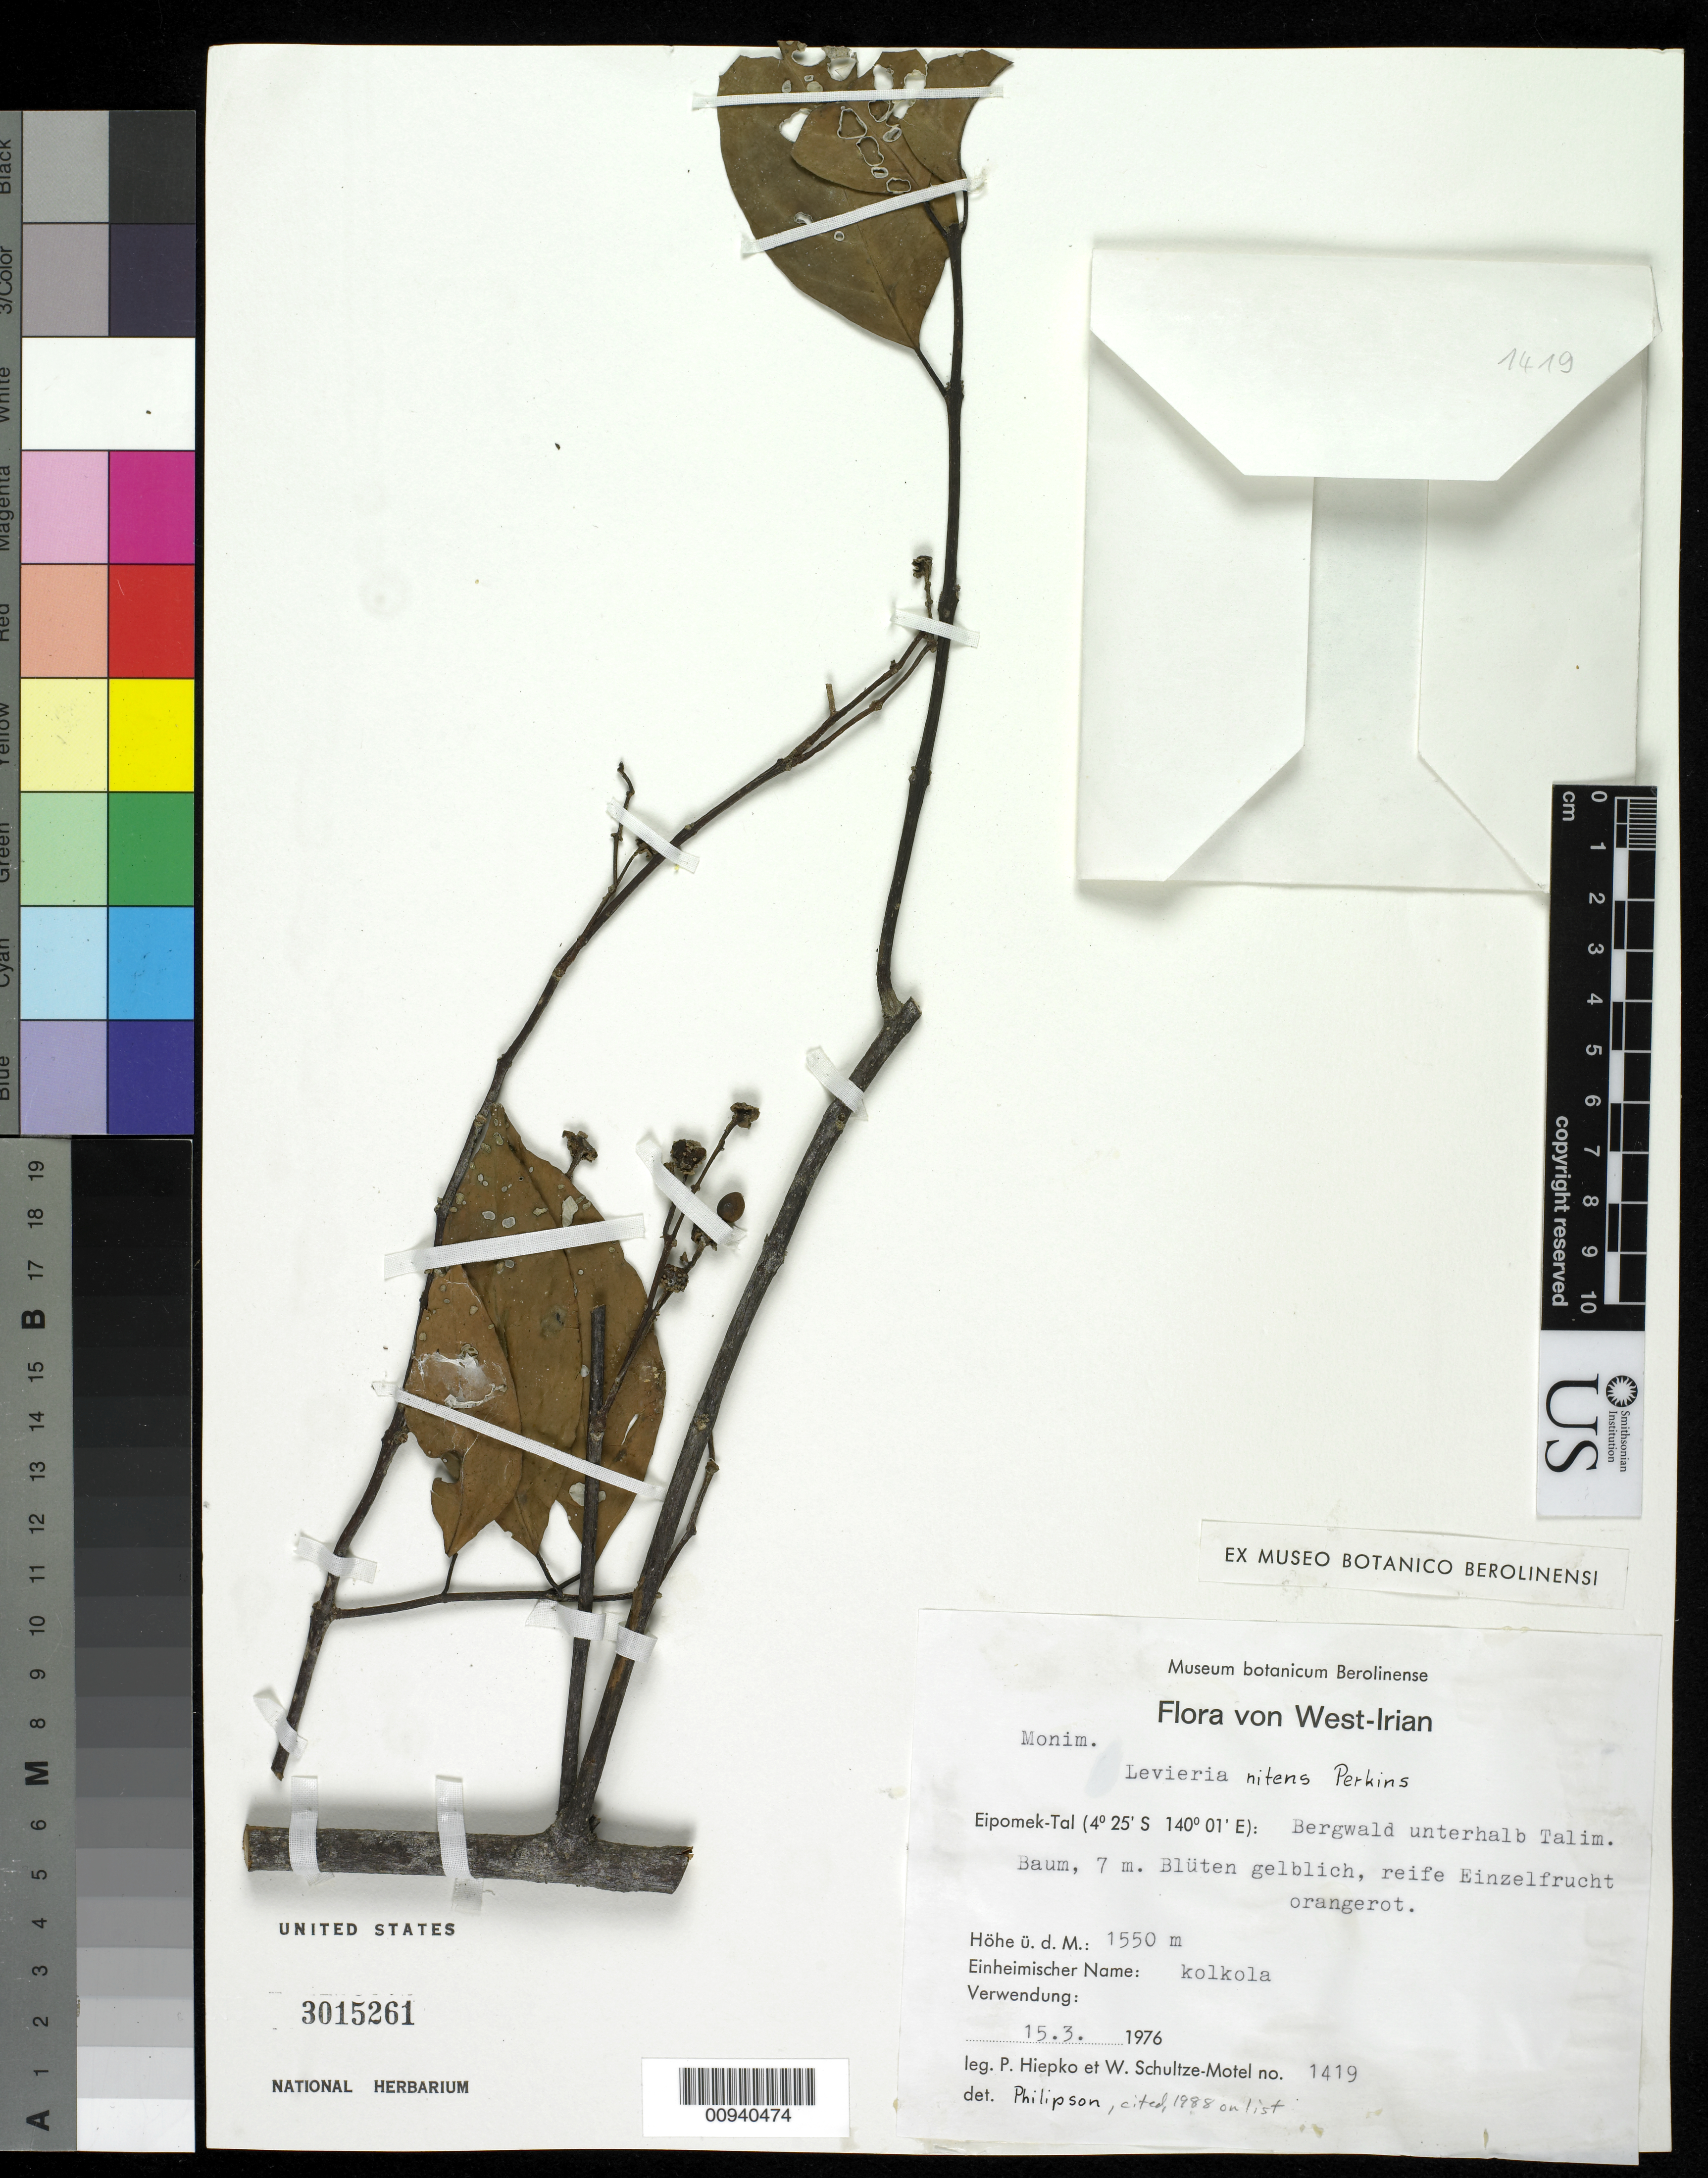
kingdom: Plantae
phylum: Tracheophyta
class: Magnoliopsida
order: Laurales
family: Monimiaceae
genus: Levieria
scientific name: Levieria nitens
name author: Perkins in Engl.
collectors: P. H. Hiepko & W. Schultze-Motel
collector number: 1419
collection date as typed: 15 Mar 1976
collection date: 1976-03-15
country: Indonesia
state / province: Papua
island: New Guinea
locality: Irian Barat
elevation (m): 1550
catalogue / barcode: US 3015261